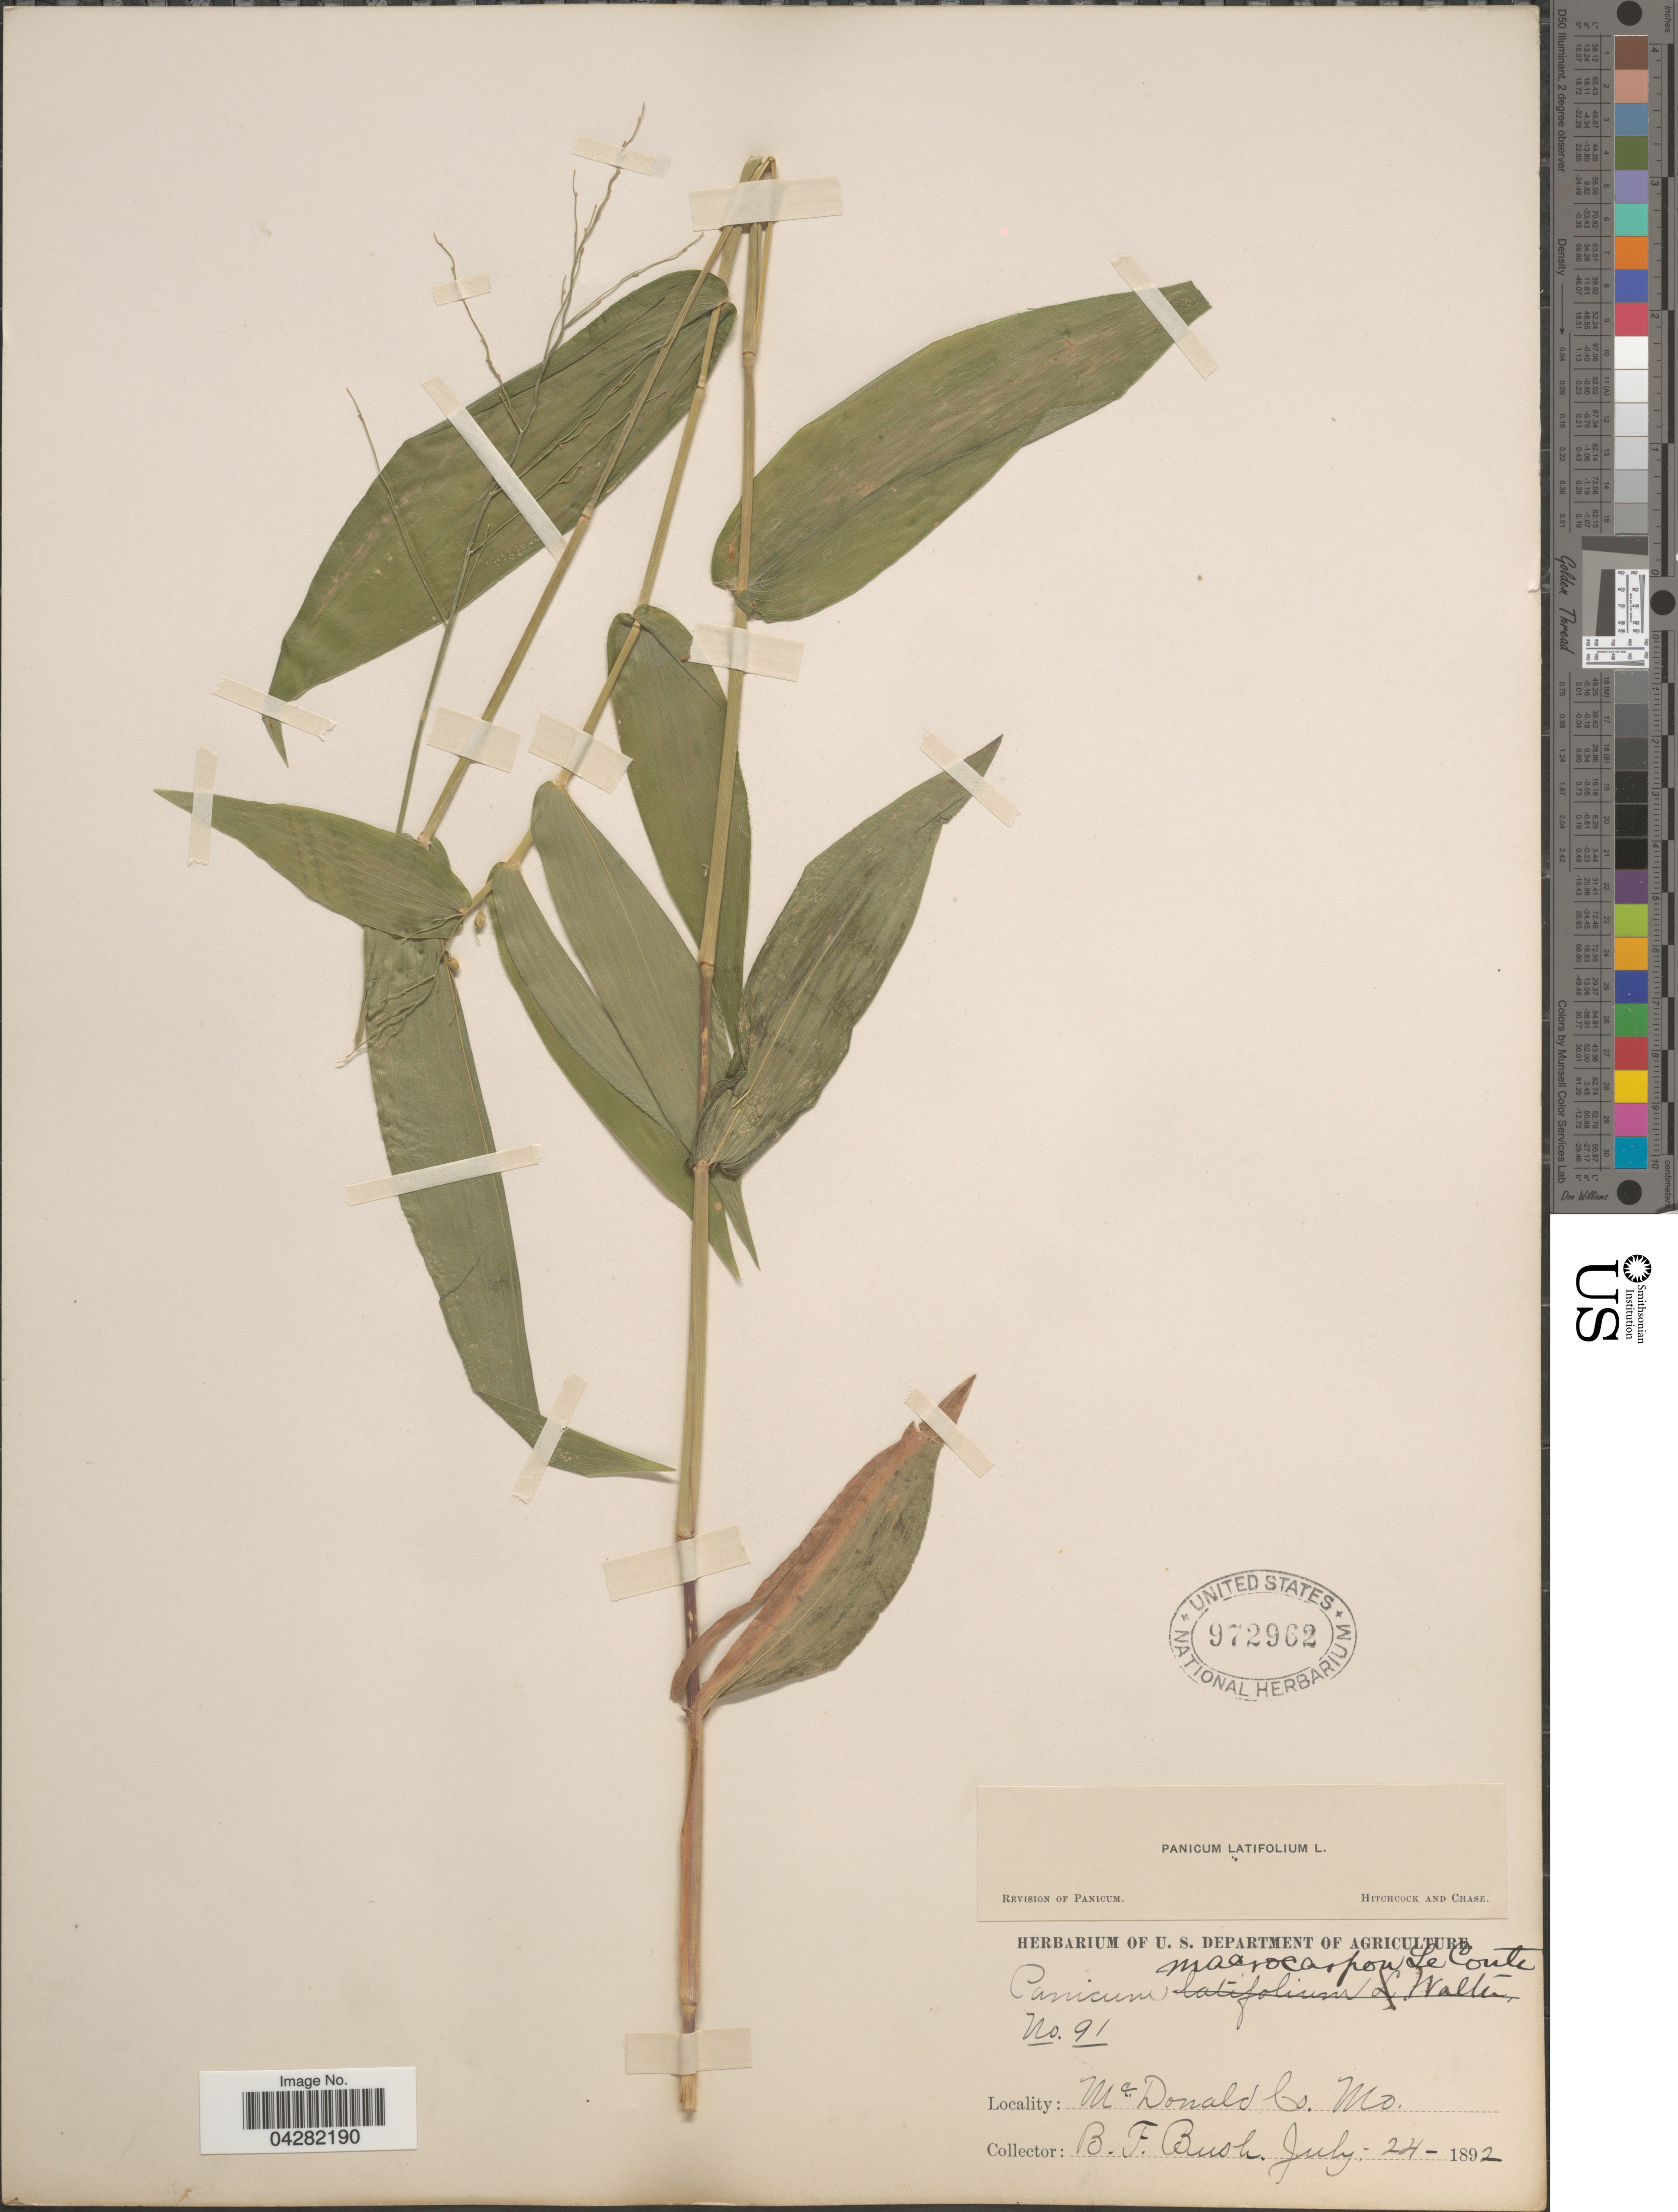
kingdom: Plantae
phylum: Tracheophyta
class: Liliopsida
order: Poales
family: Poaceae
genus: Dichanthelium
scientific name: Dichanthelium latifolium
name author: (L.) Harvill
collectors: B. F. Bush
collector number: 91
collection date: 1892-07-24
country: United States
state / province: Missouri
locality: McDonald Co.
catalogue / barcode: US 972962